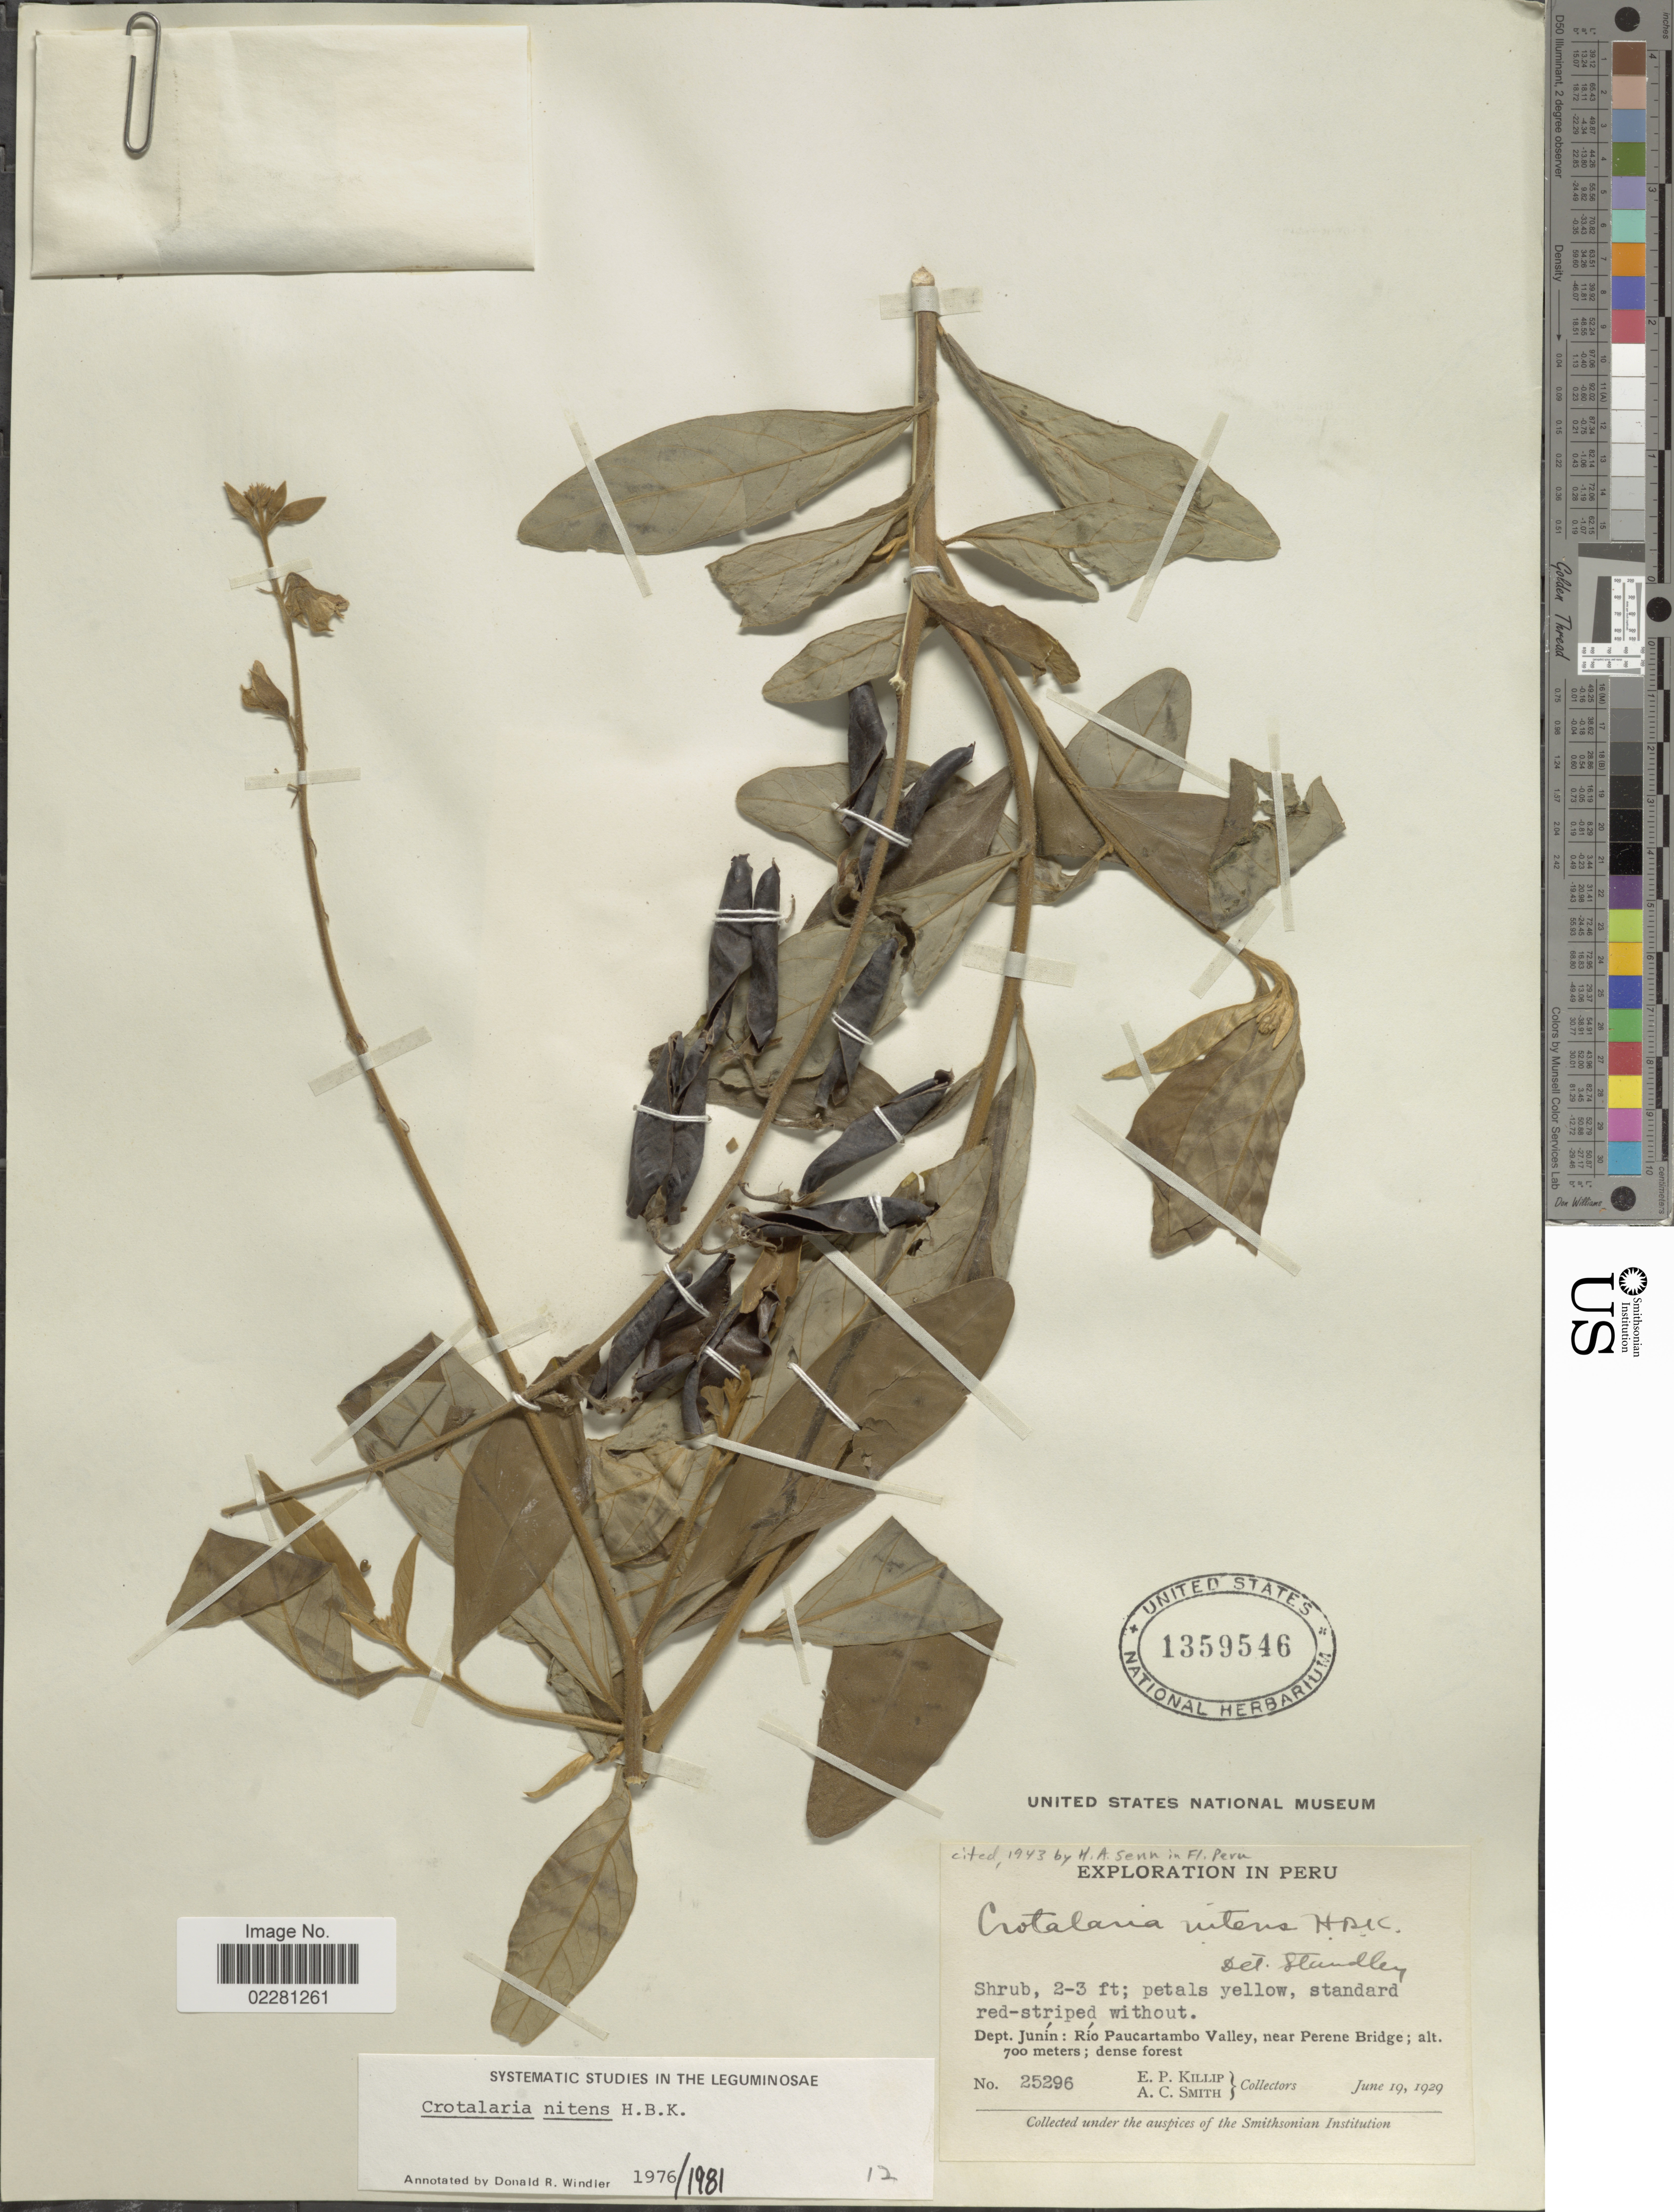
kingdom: Plantae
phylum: Tracheophyta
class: Magnoliopsida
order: Fabales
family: Fabaceae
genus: Crotalaria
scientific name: Crotalaria nitens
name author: Kunth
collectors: E. P. Killip & A. C. Smith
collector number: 25296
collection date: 1929-06-19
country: Peru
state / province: Junín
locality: Rio Paucartambo Valley, near Perene Bridge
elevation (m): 700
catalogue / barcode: US 1359546